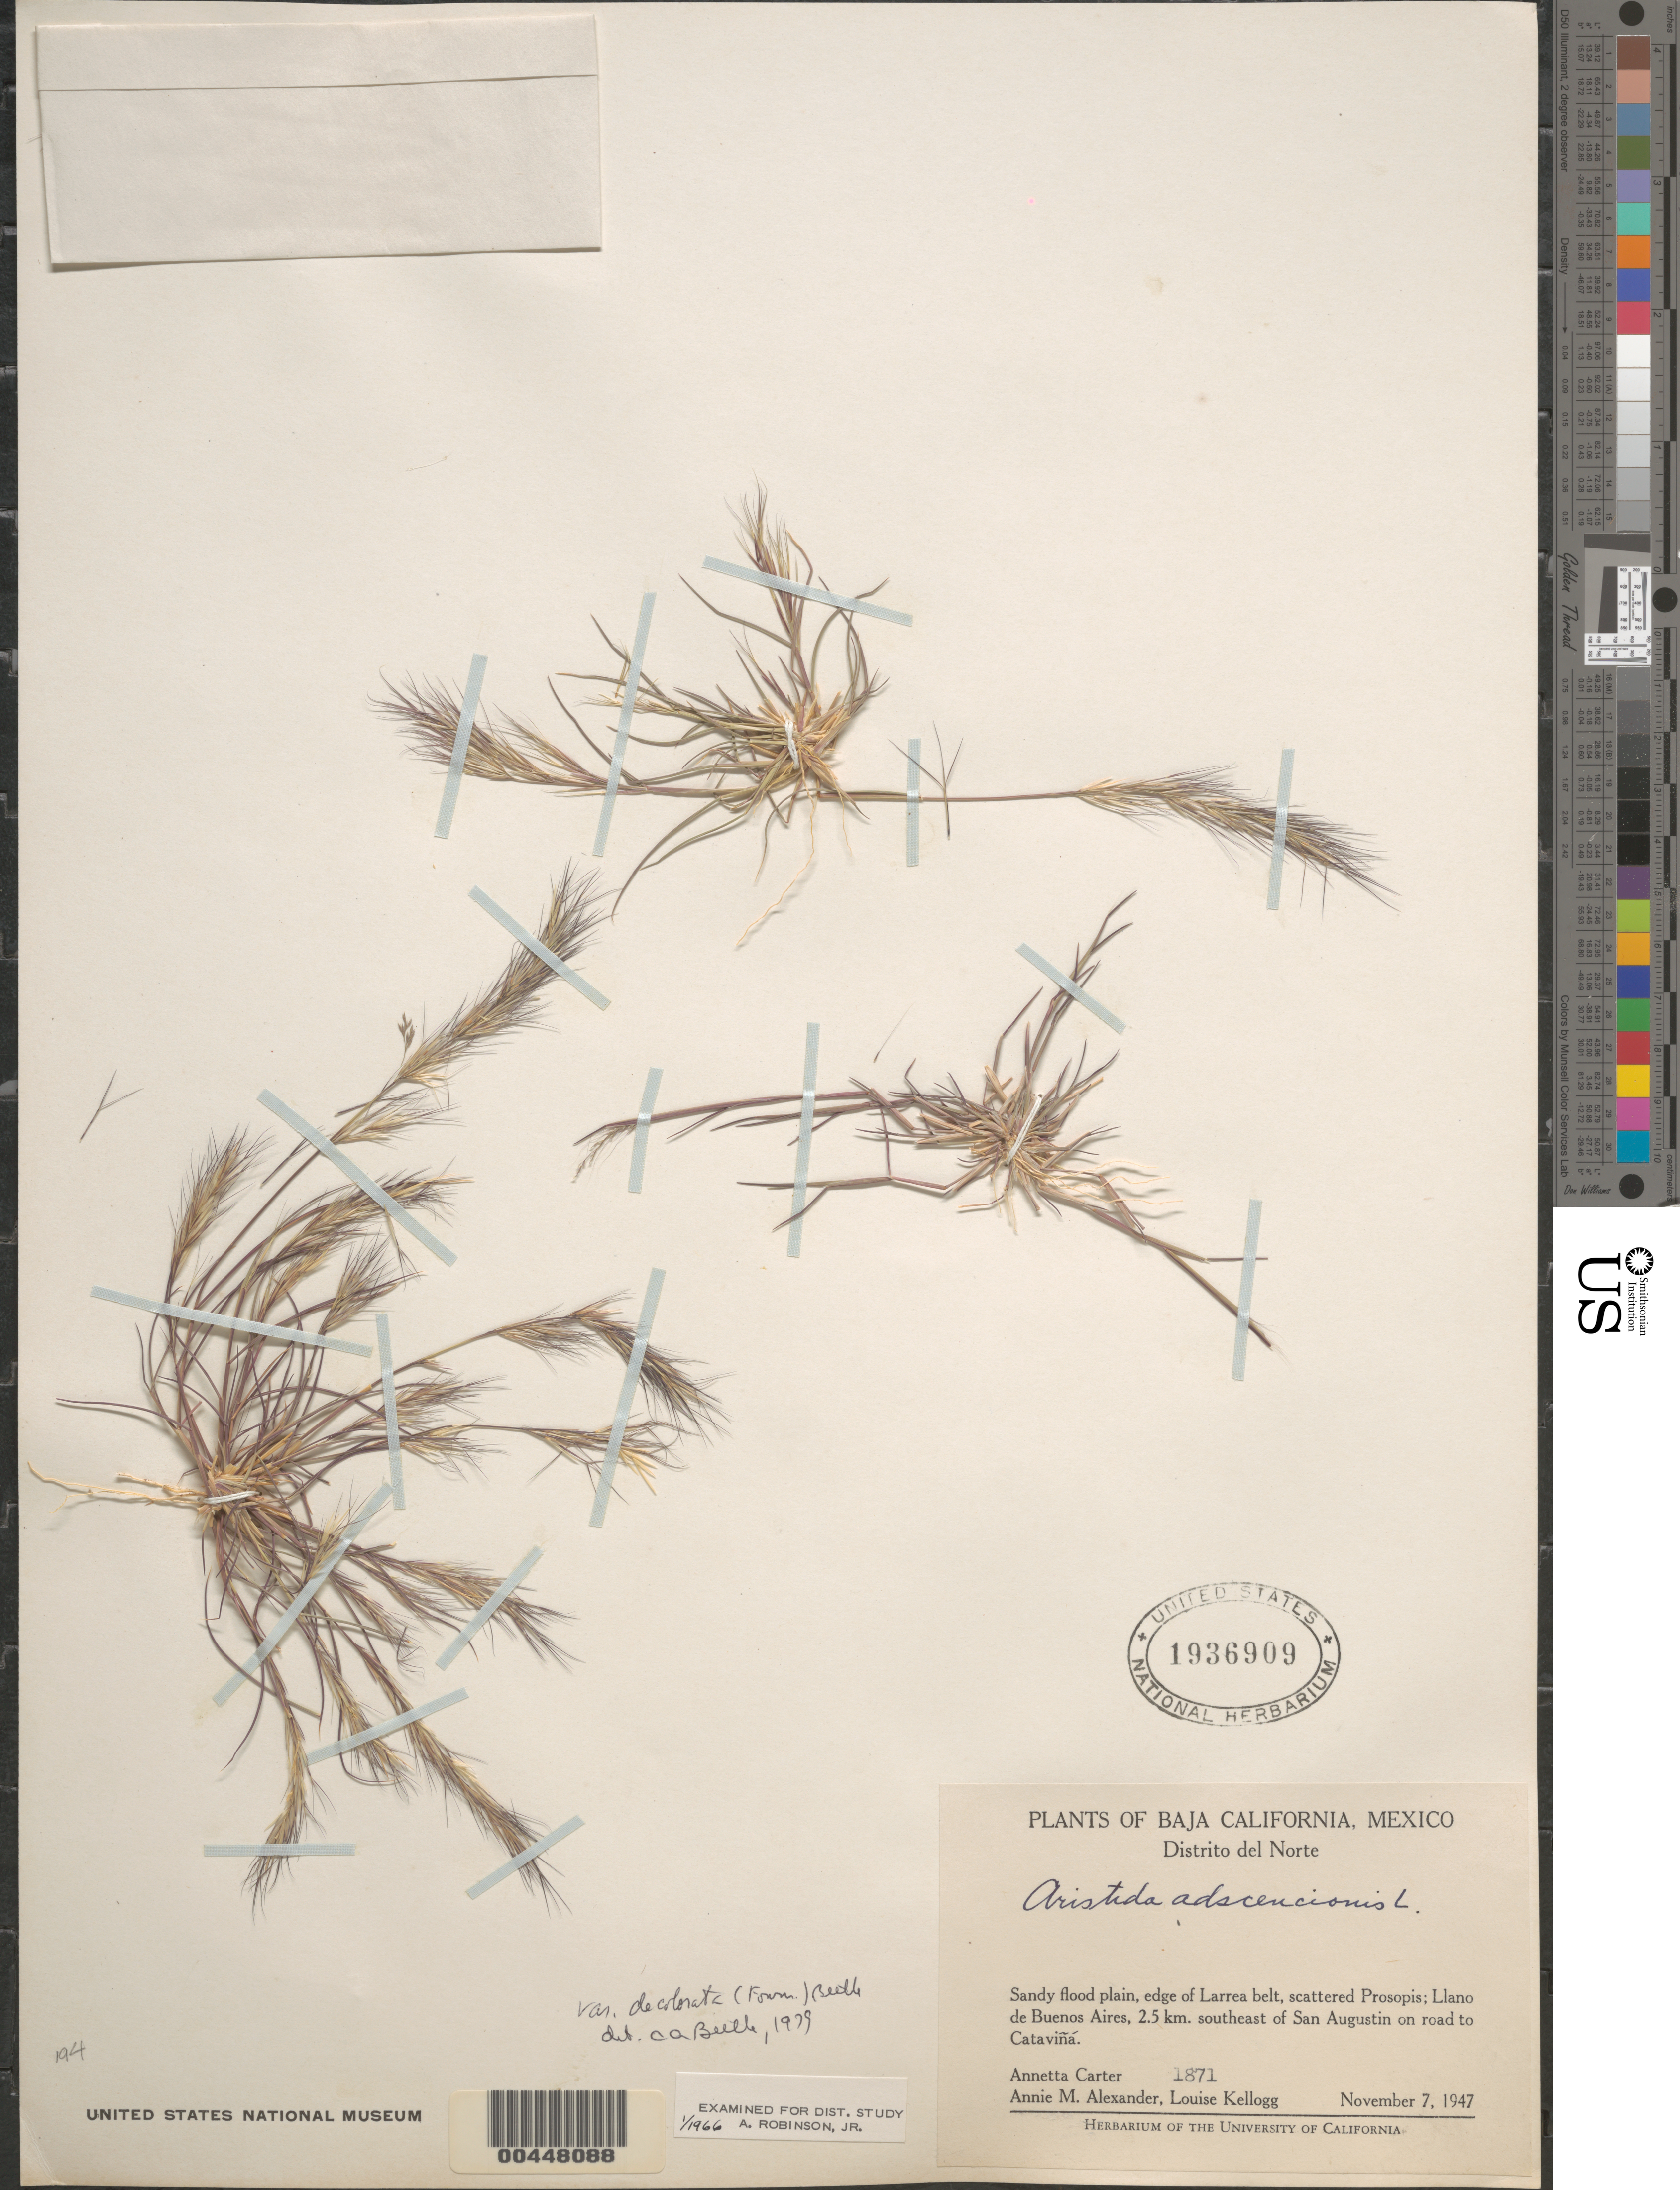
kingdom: Plantae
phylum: Tracheophyta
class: Liliopsida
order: Poales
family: Poaceae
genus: Aristida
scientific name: Aristida adscensionis var. decolorata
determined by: Beetle, O. A.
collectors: A. M. Carter, A. M. Alexander & L. Kellogg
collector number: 1871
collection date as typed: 7 Nov 1947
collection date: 1947-11-07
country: Mexico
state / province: Baja California Norte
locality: Edge of Larrea belt, Llano de Buenos Aires, 2.5 km SE of San Augustin on road to Cataviñá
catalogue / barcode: US 1936909